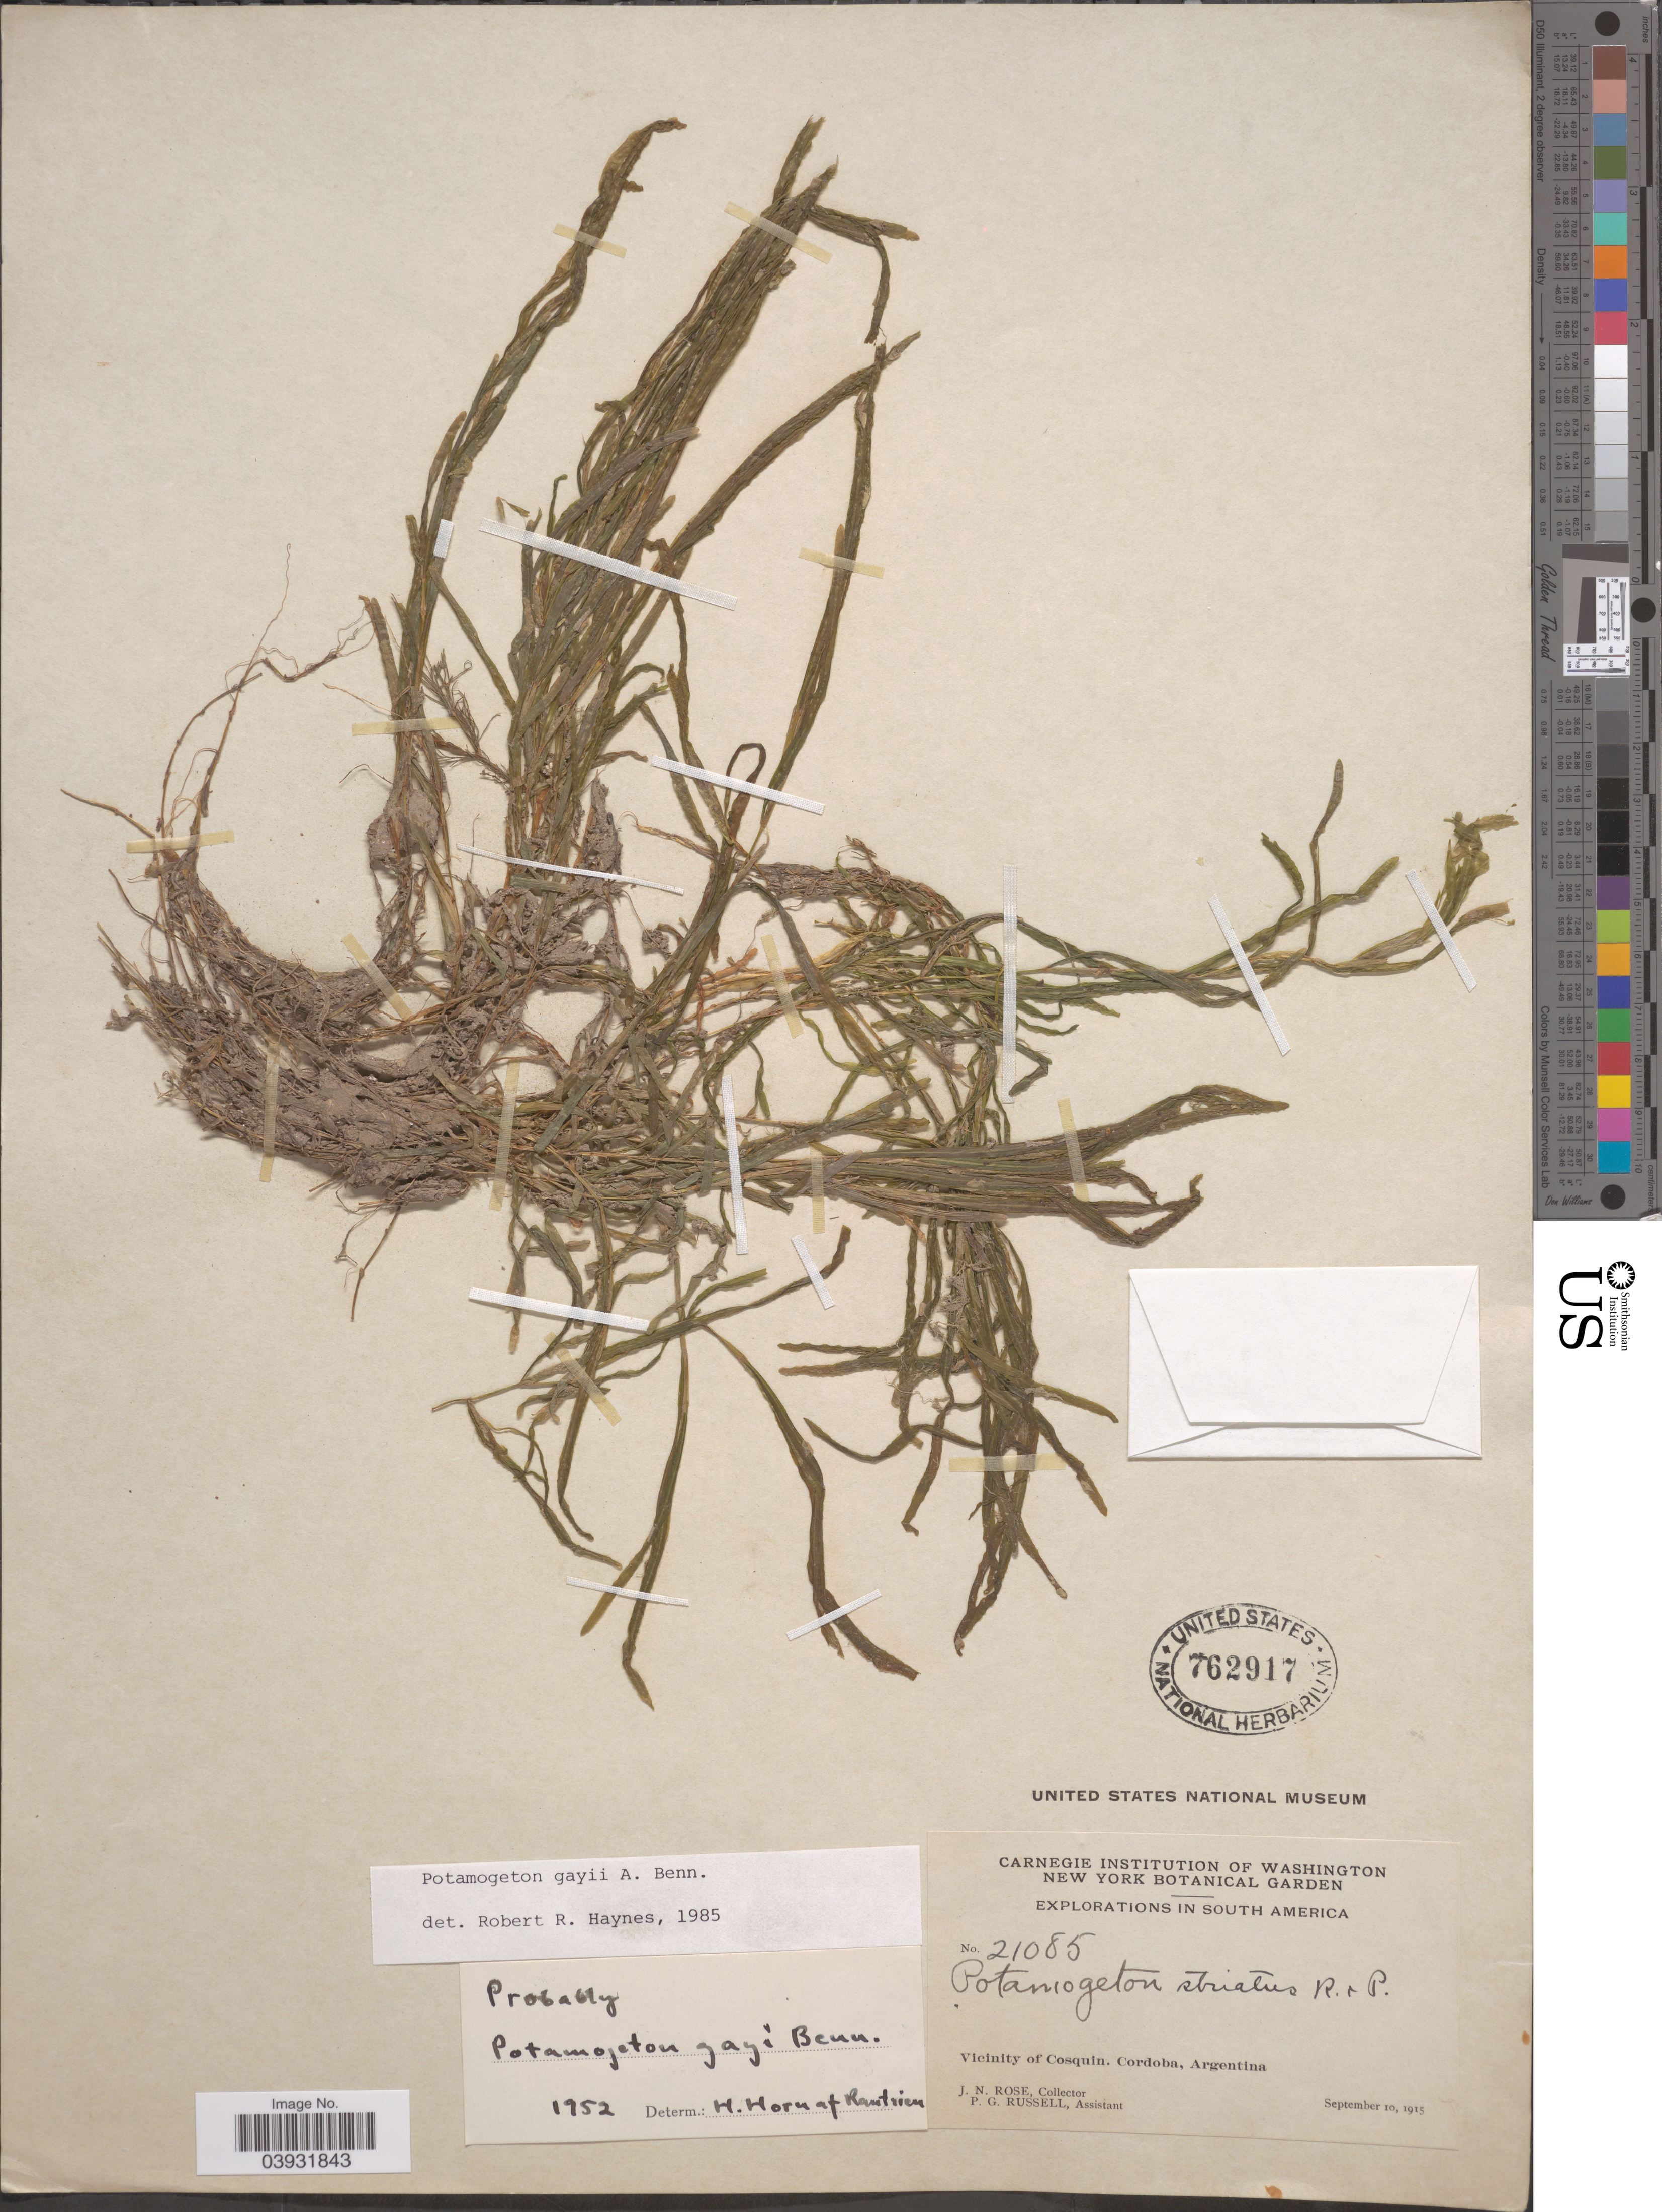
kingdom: Plantae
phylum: Tracheophyta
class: Liliopsida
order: Alismatales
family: Potamogetonaceae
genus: Potamogeton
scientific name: Potamogeton gayi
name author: A. Benn.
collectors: J. N. Rose & P. G. Russell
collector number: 21085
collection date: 1915-09-10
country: Argentina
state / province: Cordoba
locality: Vicinity of Cosquin.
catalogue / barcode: US 762917